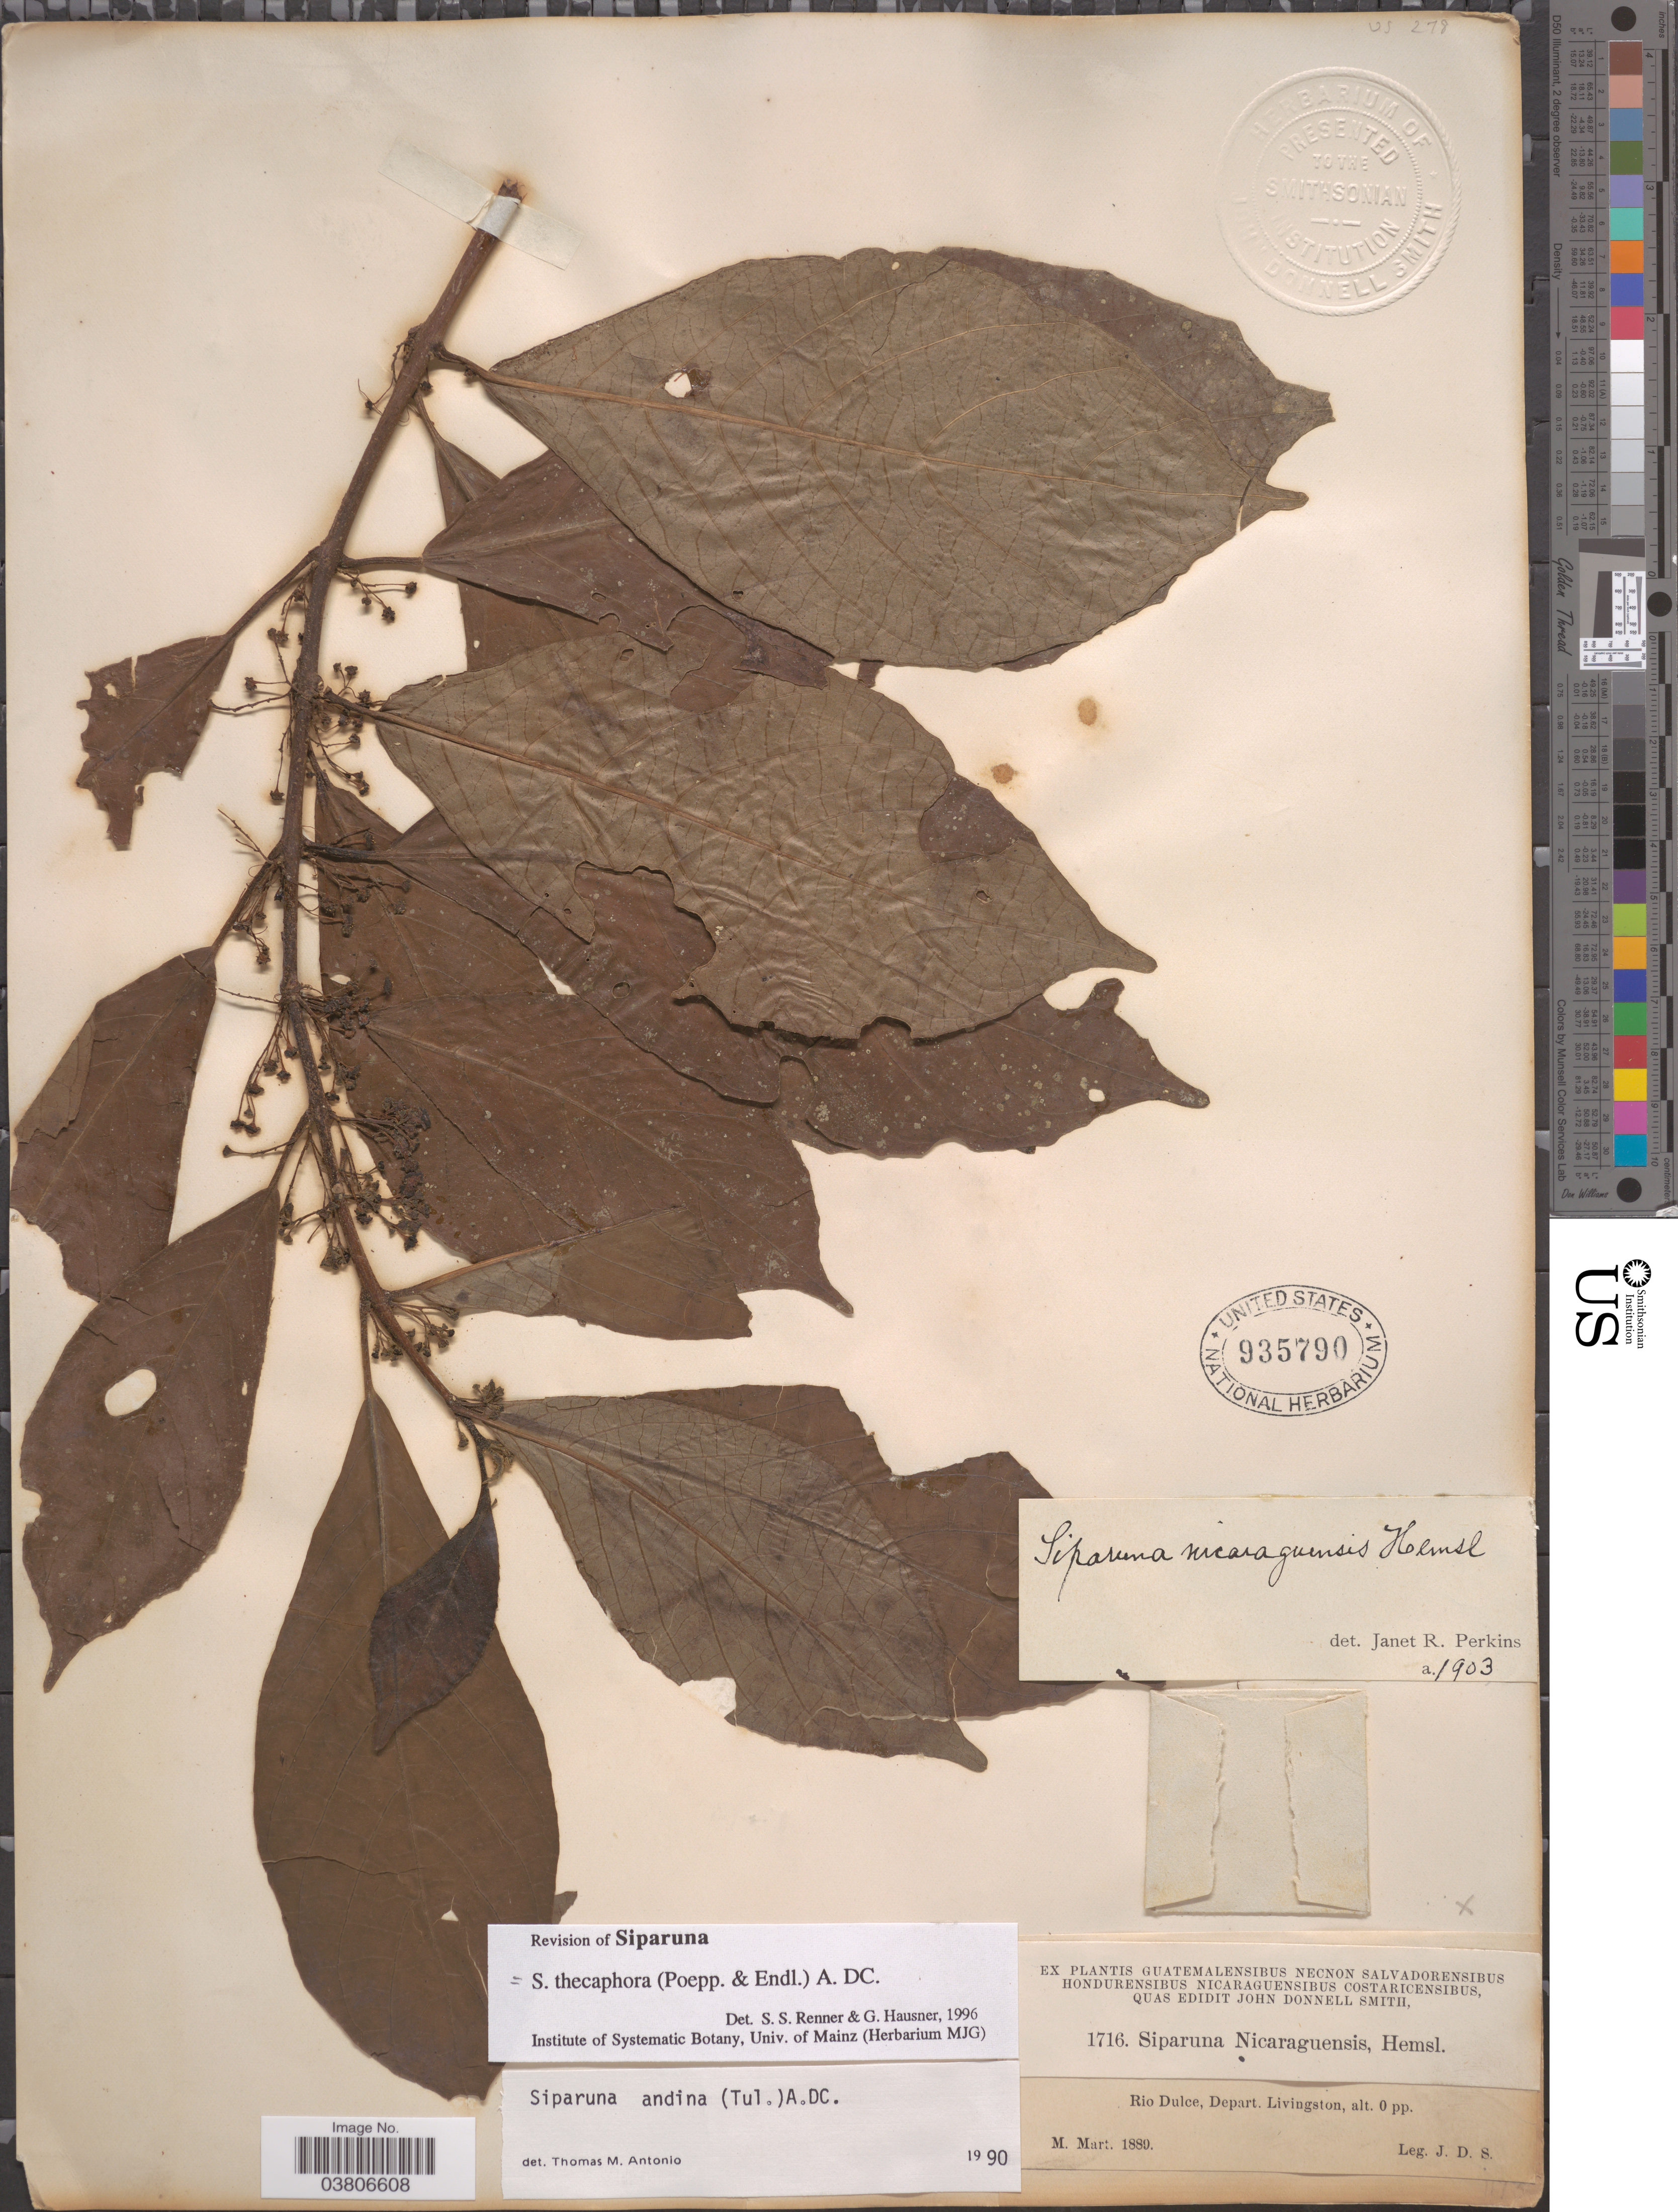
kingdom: Plantae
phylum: Tracheophyta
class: Magnoliopsida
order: Laurales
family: Siparunaceae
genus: Siparuna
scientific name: Siparuna thecaphora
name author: (Poepp. & Endl.) A. DC.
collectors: J. Donnell Smith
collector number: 1716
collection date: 1889-03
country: Guatemala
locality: Rio Dulce, Depart. Livingston.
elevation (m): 0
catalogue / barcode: US 935790